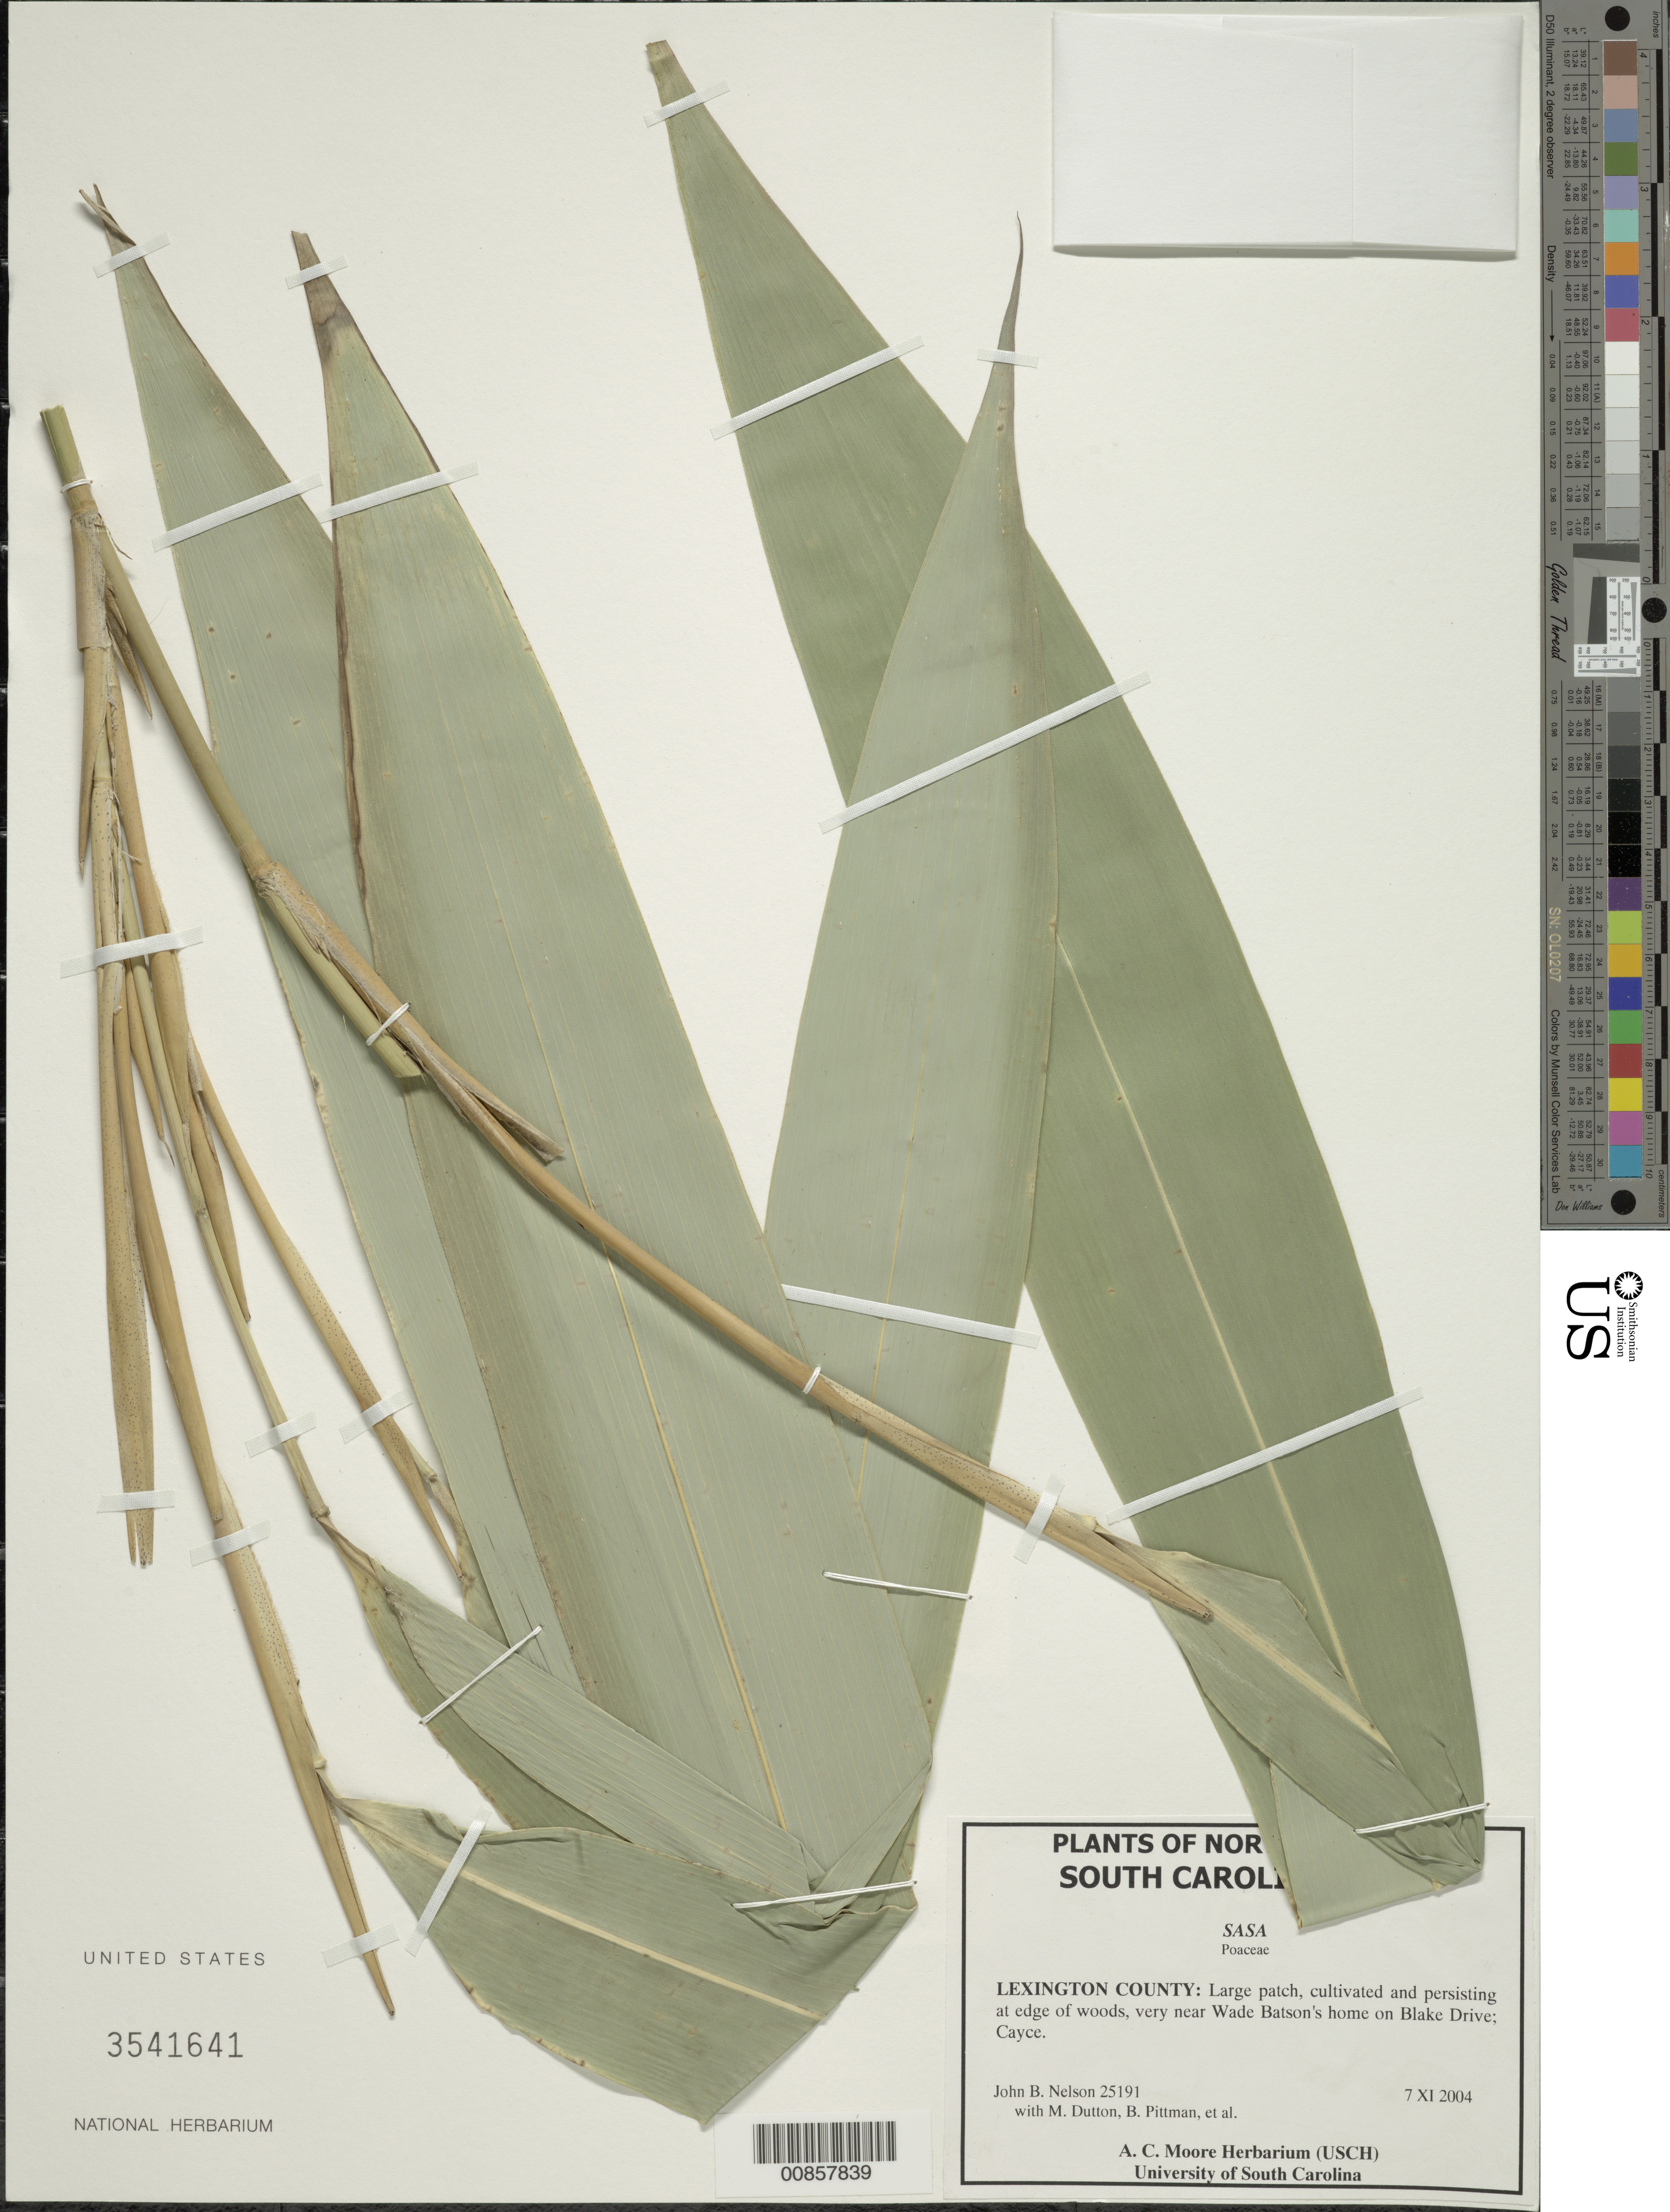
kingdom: Plantae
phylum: Tracheophyta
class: Liliopsida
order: Poales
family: Poaceae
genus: Sasa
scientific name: Sasa sp.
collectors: J. B. Nelson, M. Dutton & B. Pittman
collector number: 25191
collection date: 2004-11-07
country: United States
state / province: South Carolina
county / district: Lexington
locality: Very near Wade Batson's home on Blake Dr.; Cayce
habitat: Edge of woods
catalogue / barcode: US 3541641